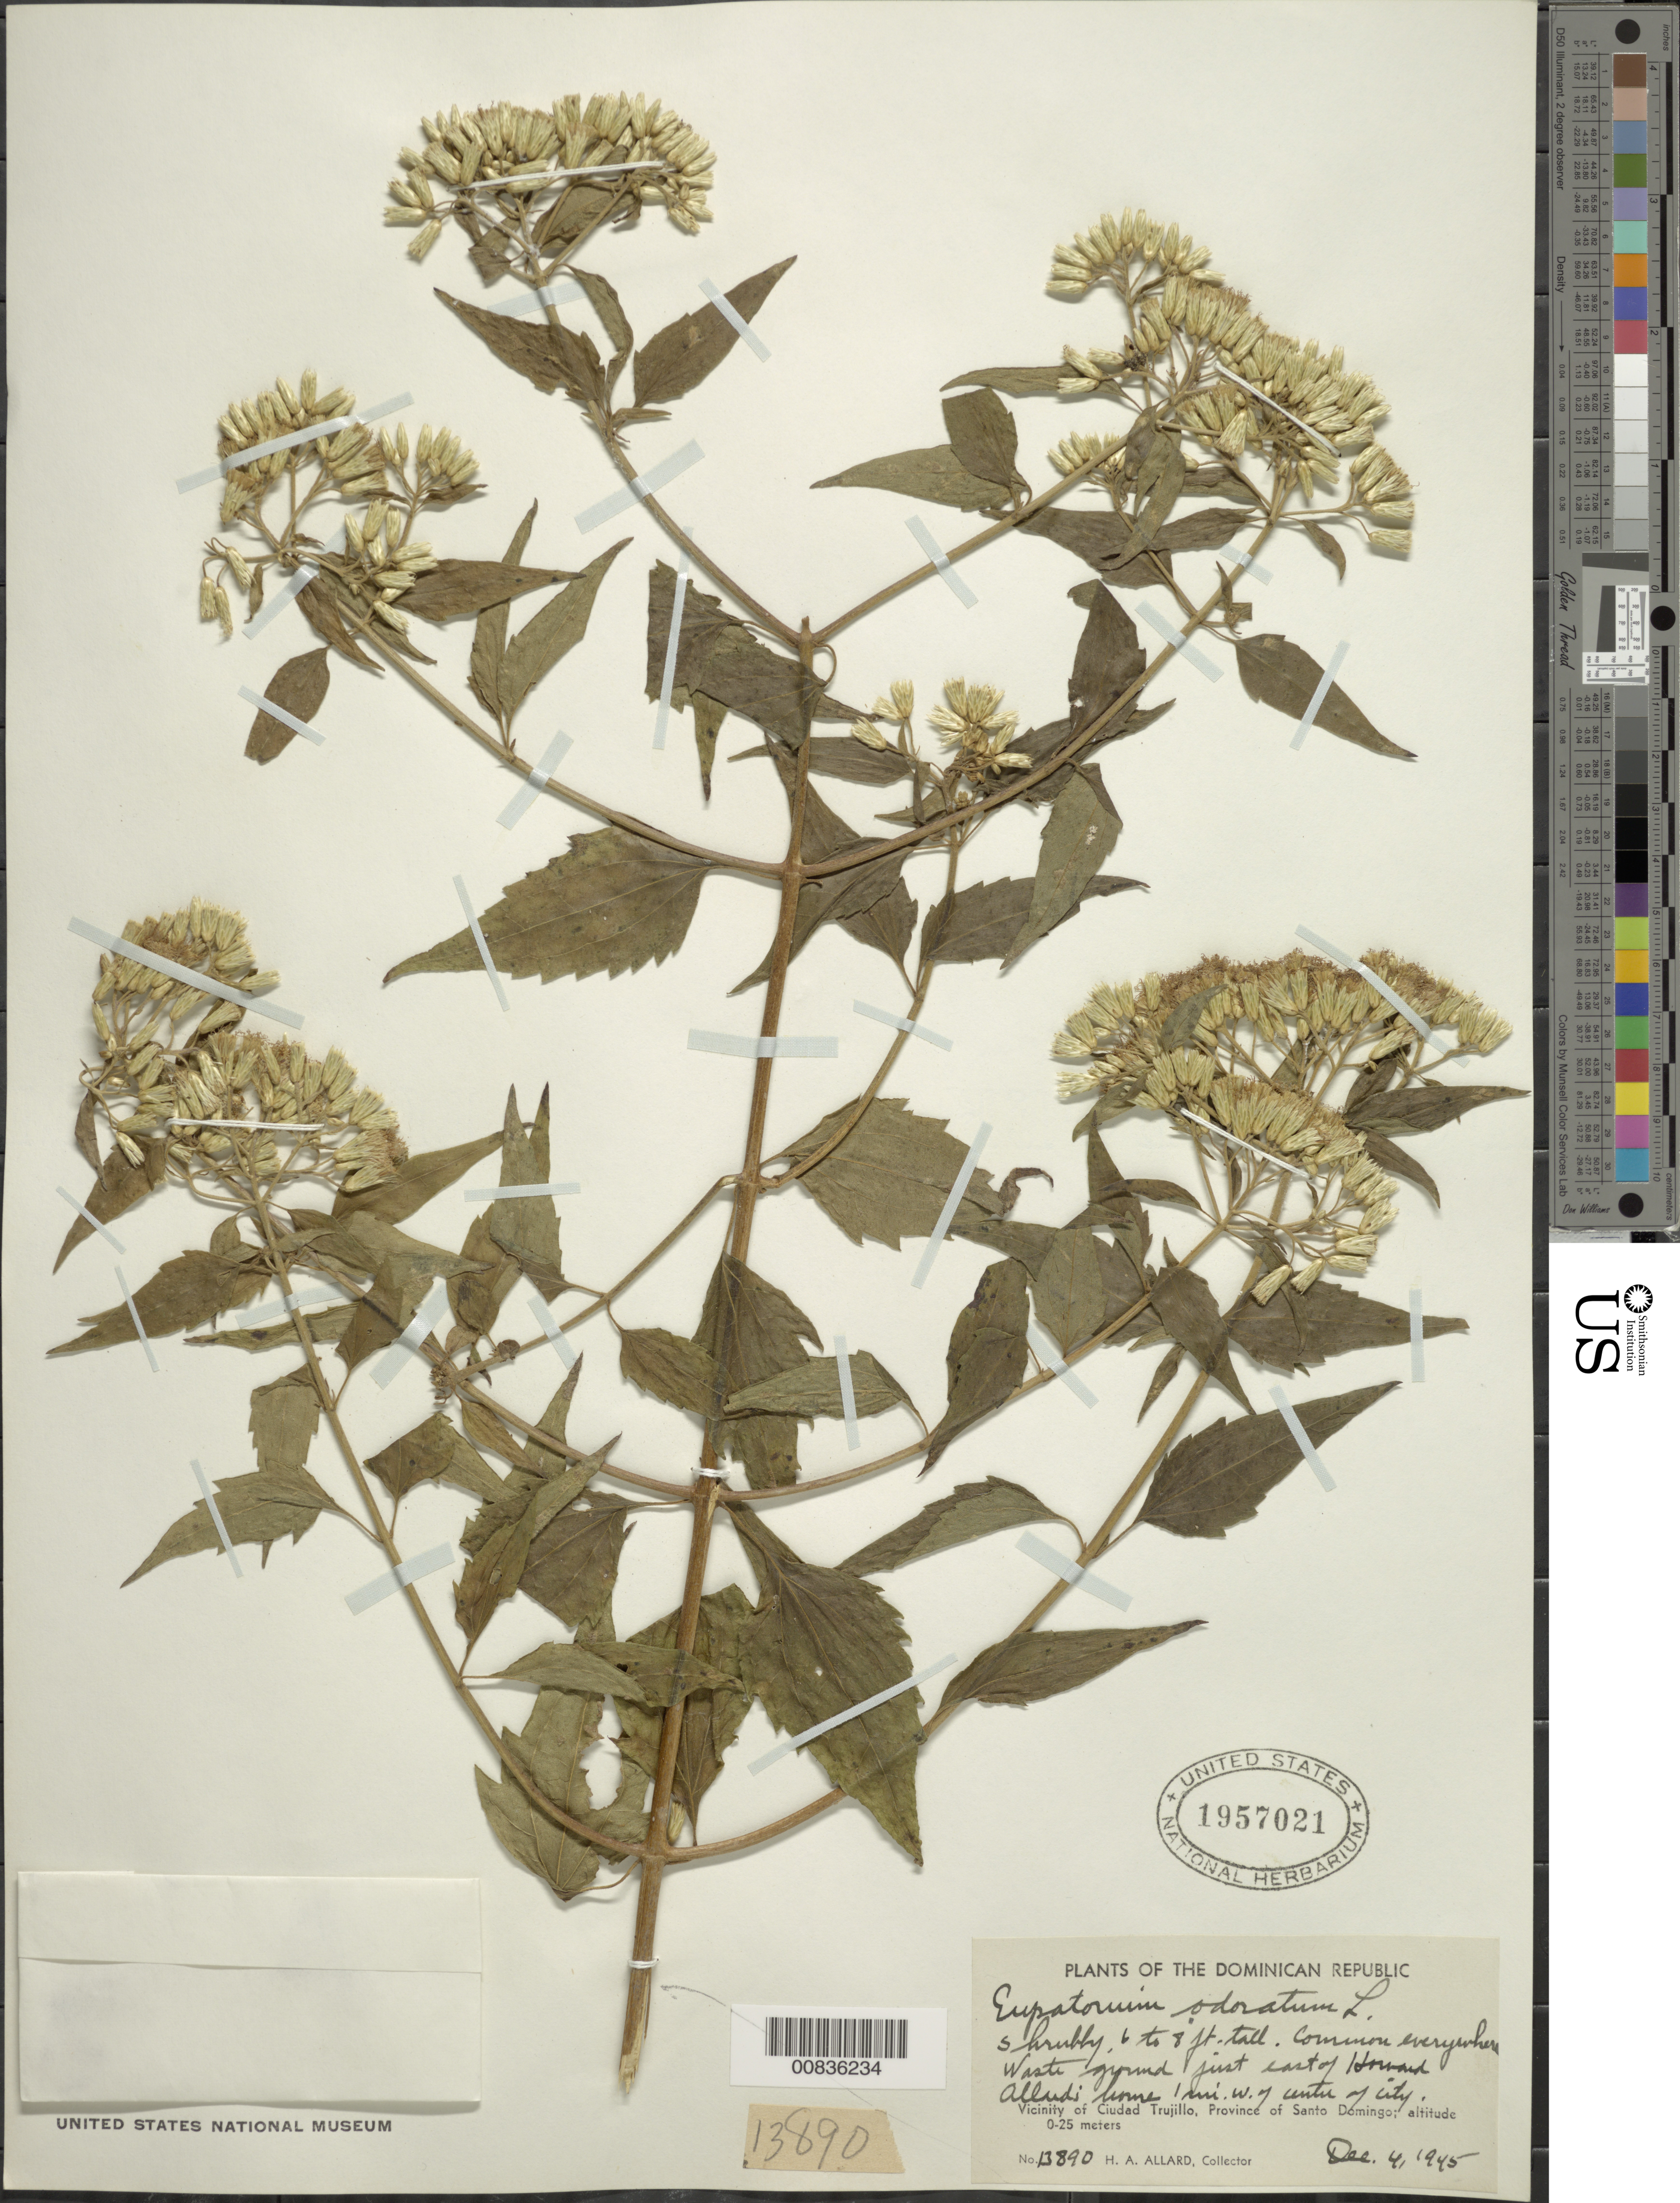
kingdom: Plantae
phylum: Tracheophyta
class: Magnoliopsida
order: Asterales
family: Asteraceae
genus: Chromolaena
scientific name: Chromolaena odorata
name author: (L.) R.M. King & H. Rob.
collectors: H. A. Allard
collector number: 13890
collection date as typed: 04 Dec 1945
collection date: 1945-12-04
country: Dominican Republic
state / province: Distrito Nacional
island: Hispaniola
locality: Vicinity of Santo Domingo City, just E of Howard Allard's home, 1 mile W of center of city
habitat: Waste ground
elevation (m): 0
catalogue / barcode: US 1957021